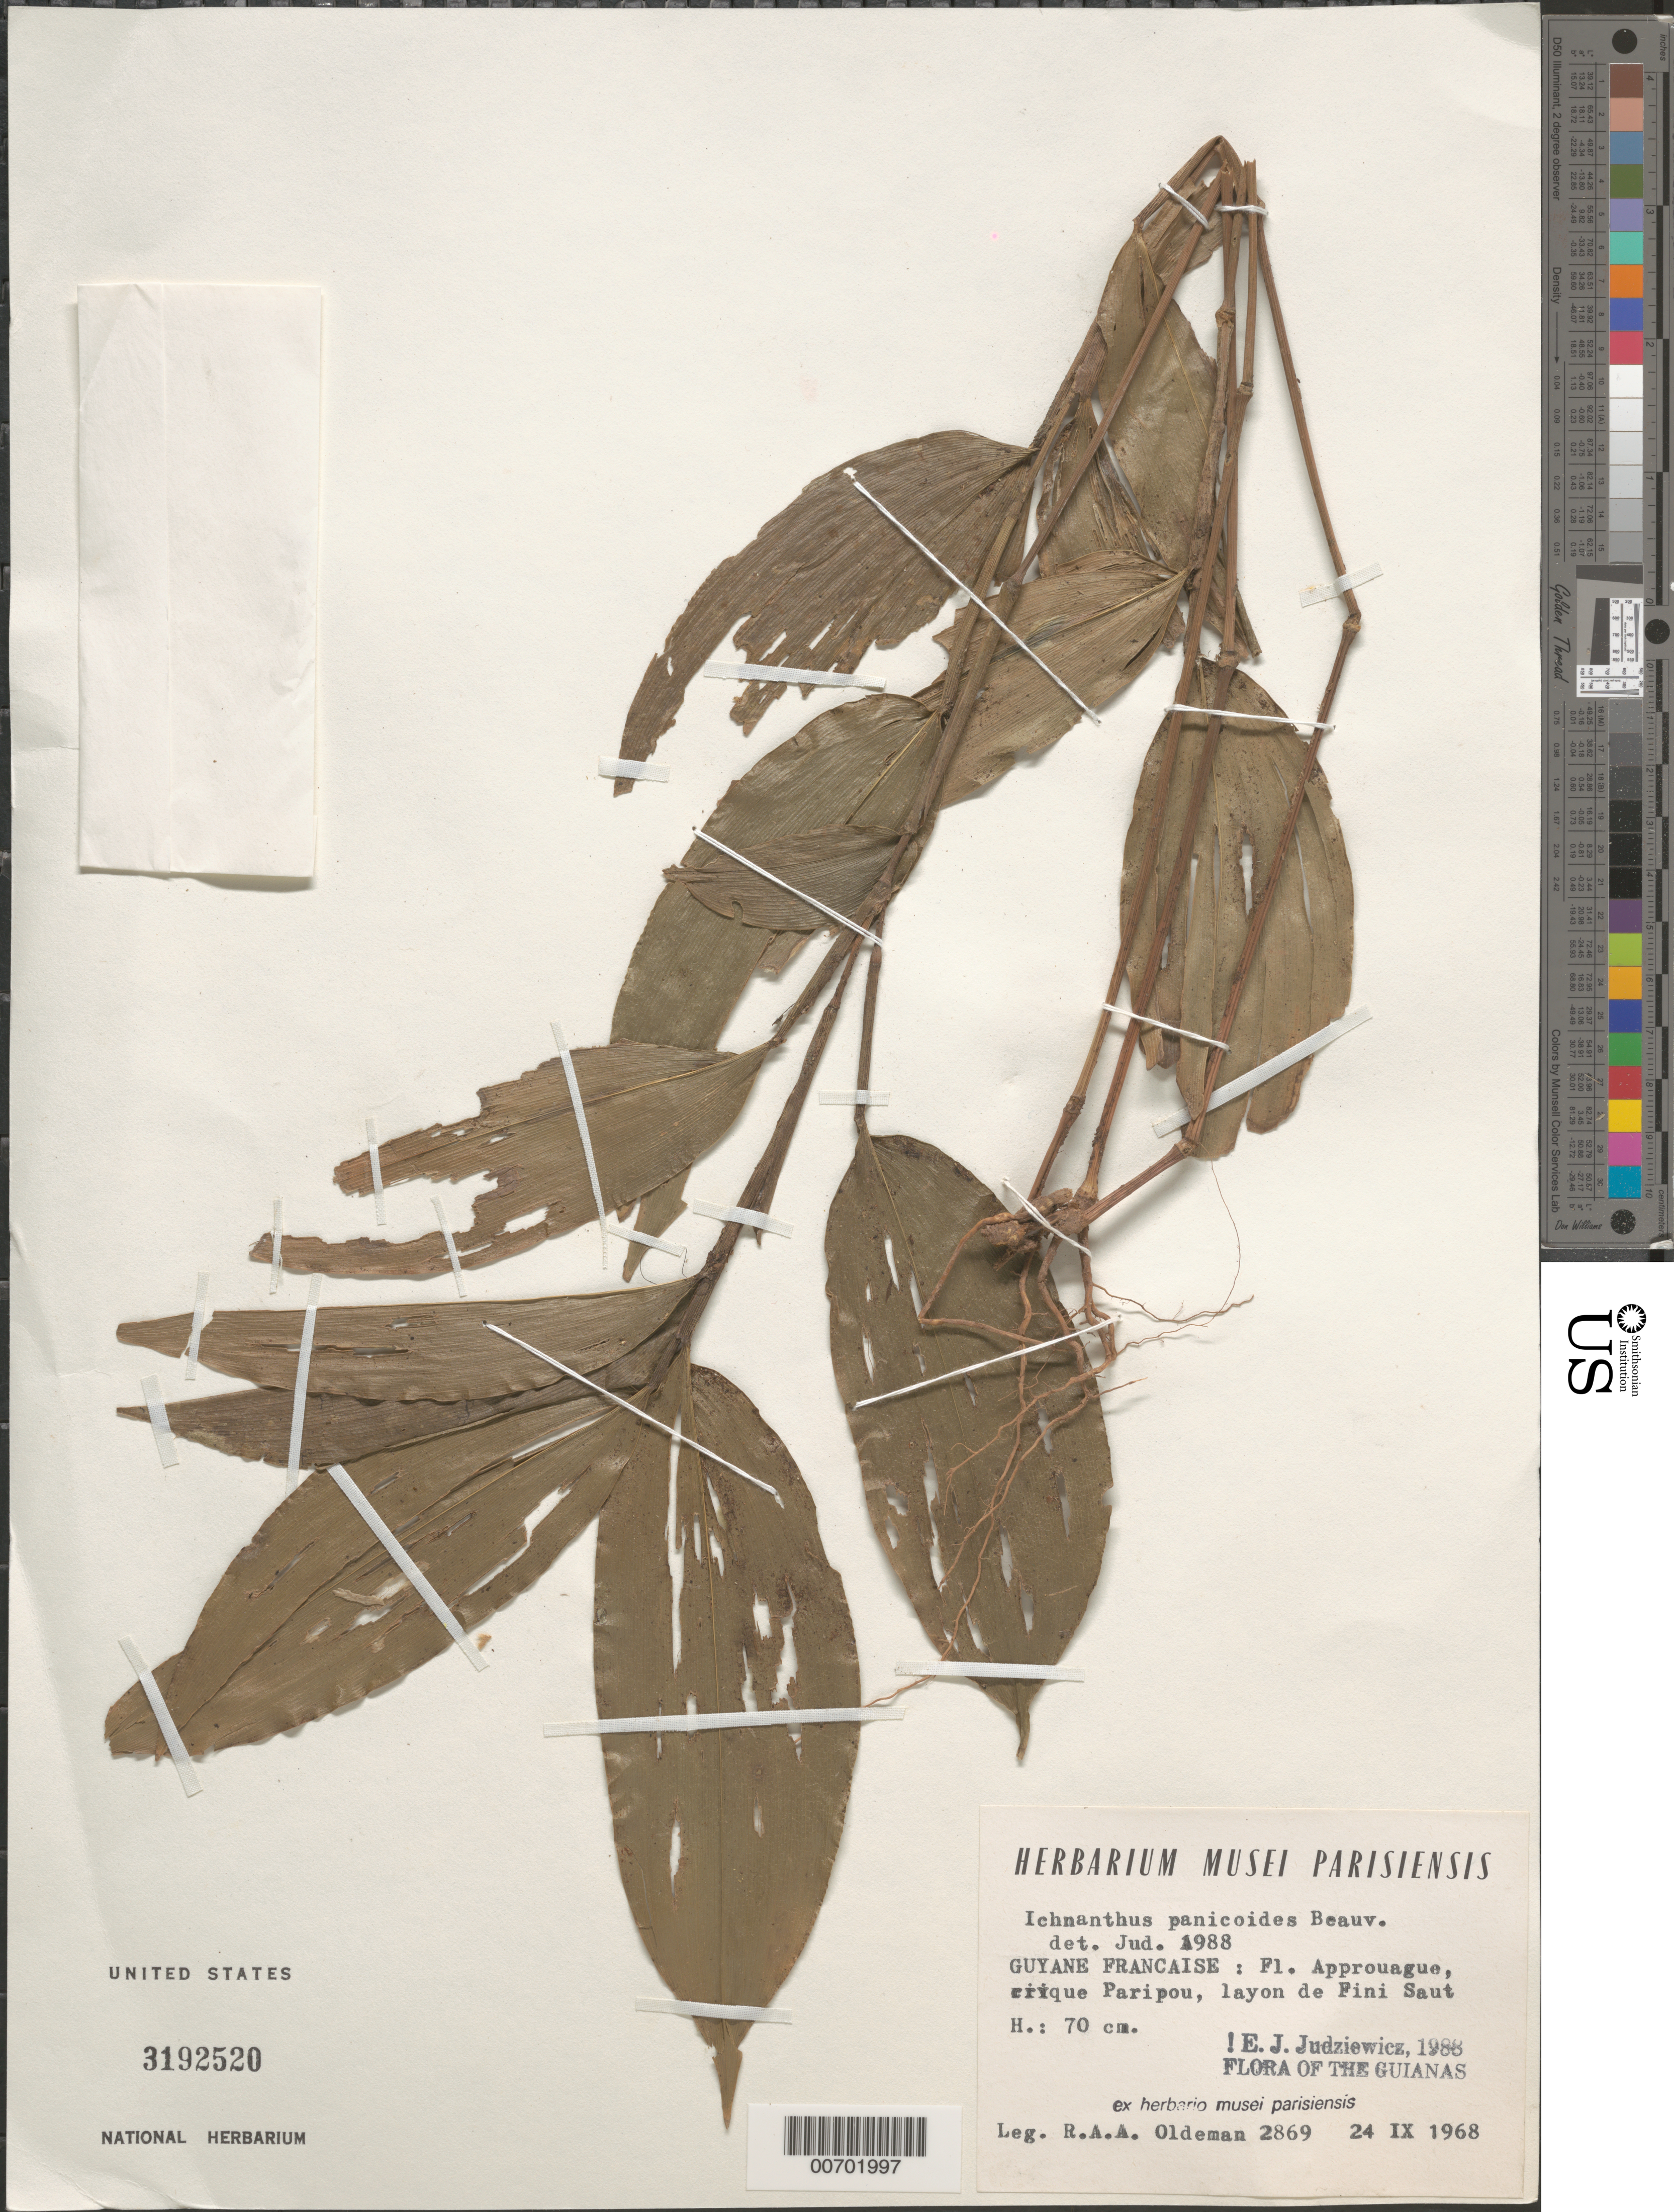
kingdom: Plantae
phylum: Tracheophyta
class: Liliopsida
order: Poales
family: Poaceae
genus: Ichnanthus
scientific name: Ichnanthus panicoides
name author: P. Beauv.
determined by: Judziewicz, E. J.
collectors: R. Oldeman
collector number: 2869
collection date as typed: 24-Sep-68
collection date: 1968-09-24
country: French Guiana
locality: Fini Saut, Crique Parépou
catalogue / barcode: US 3192520